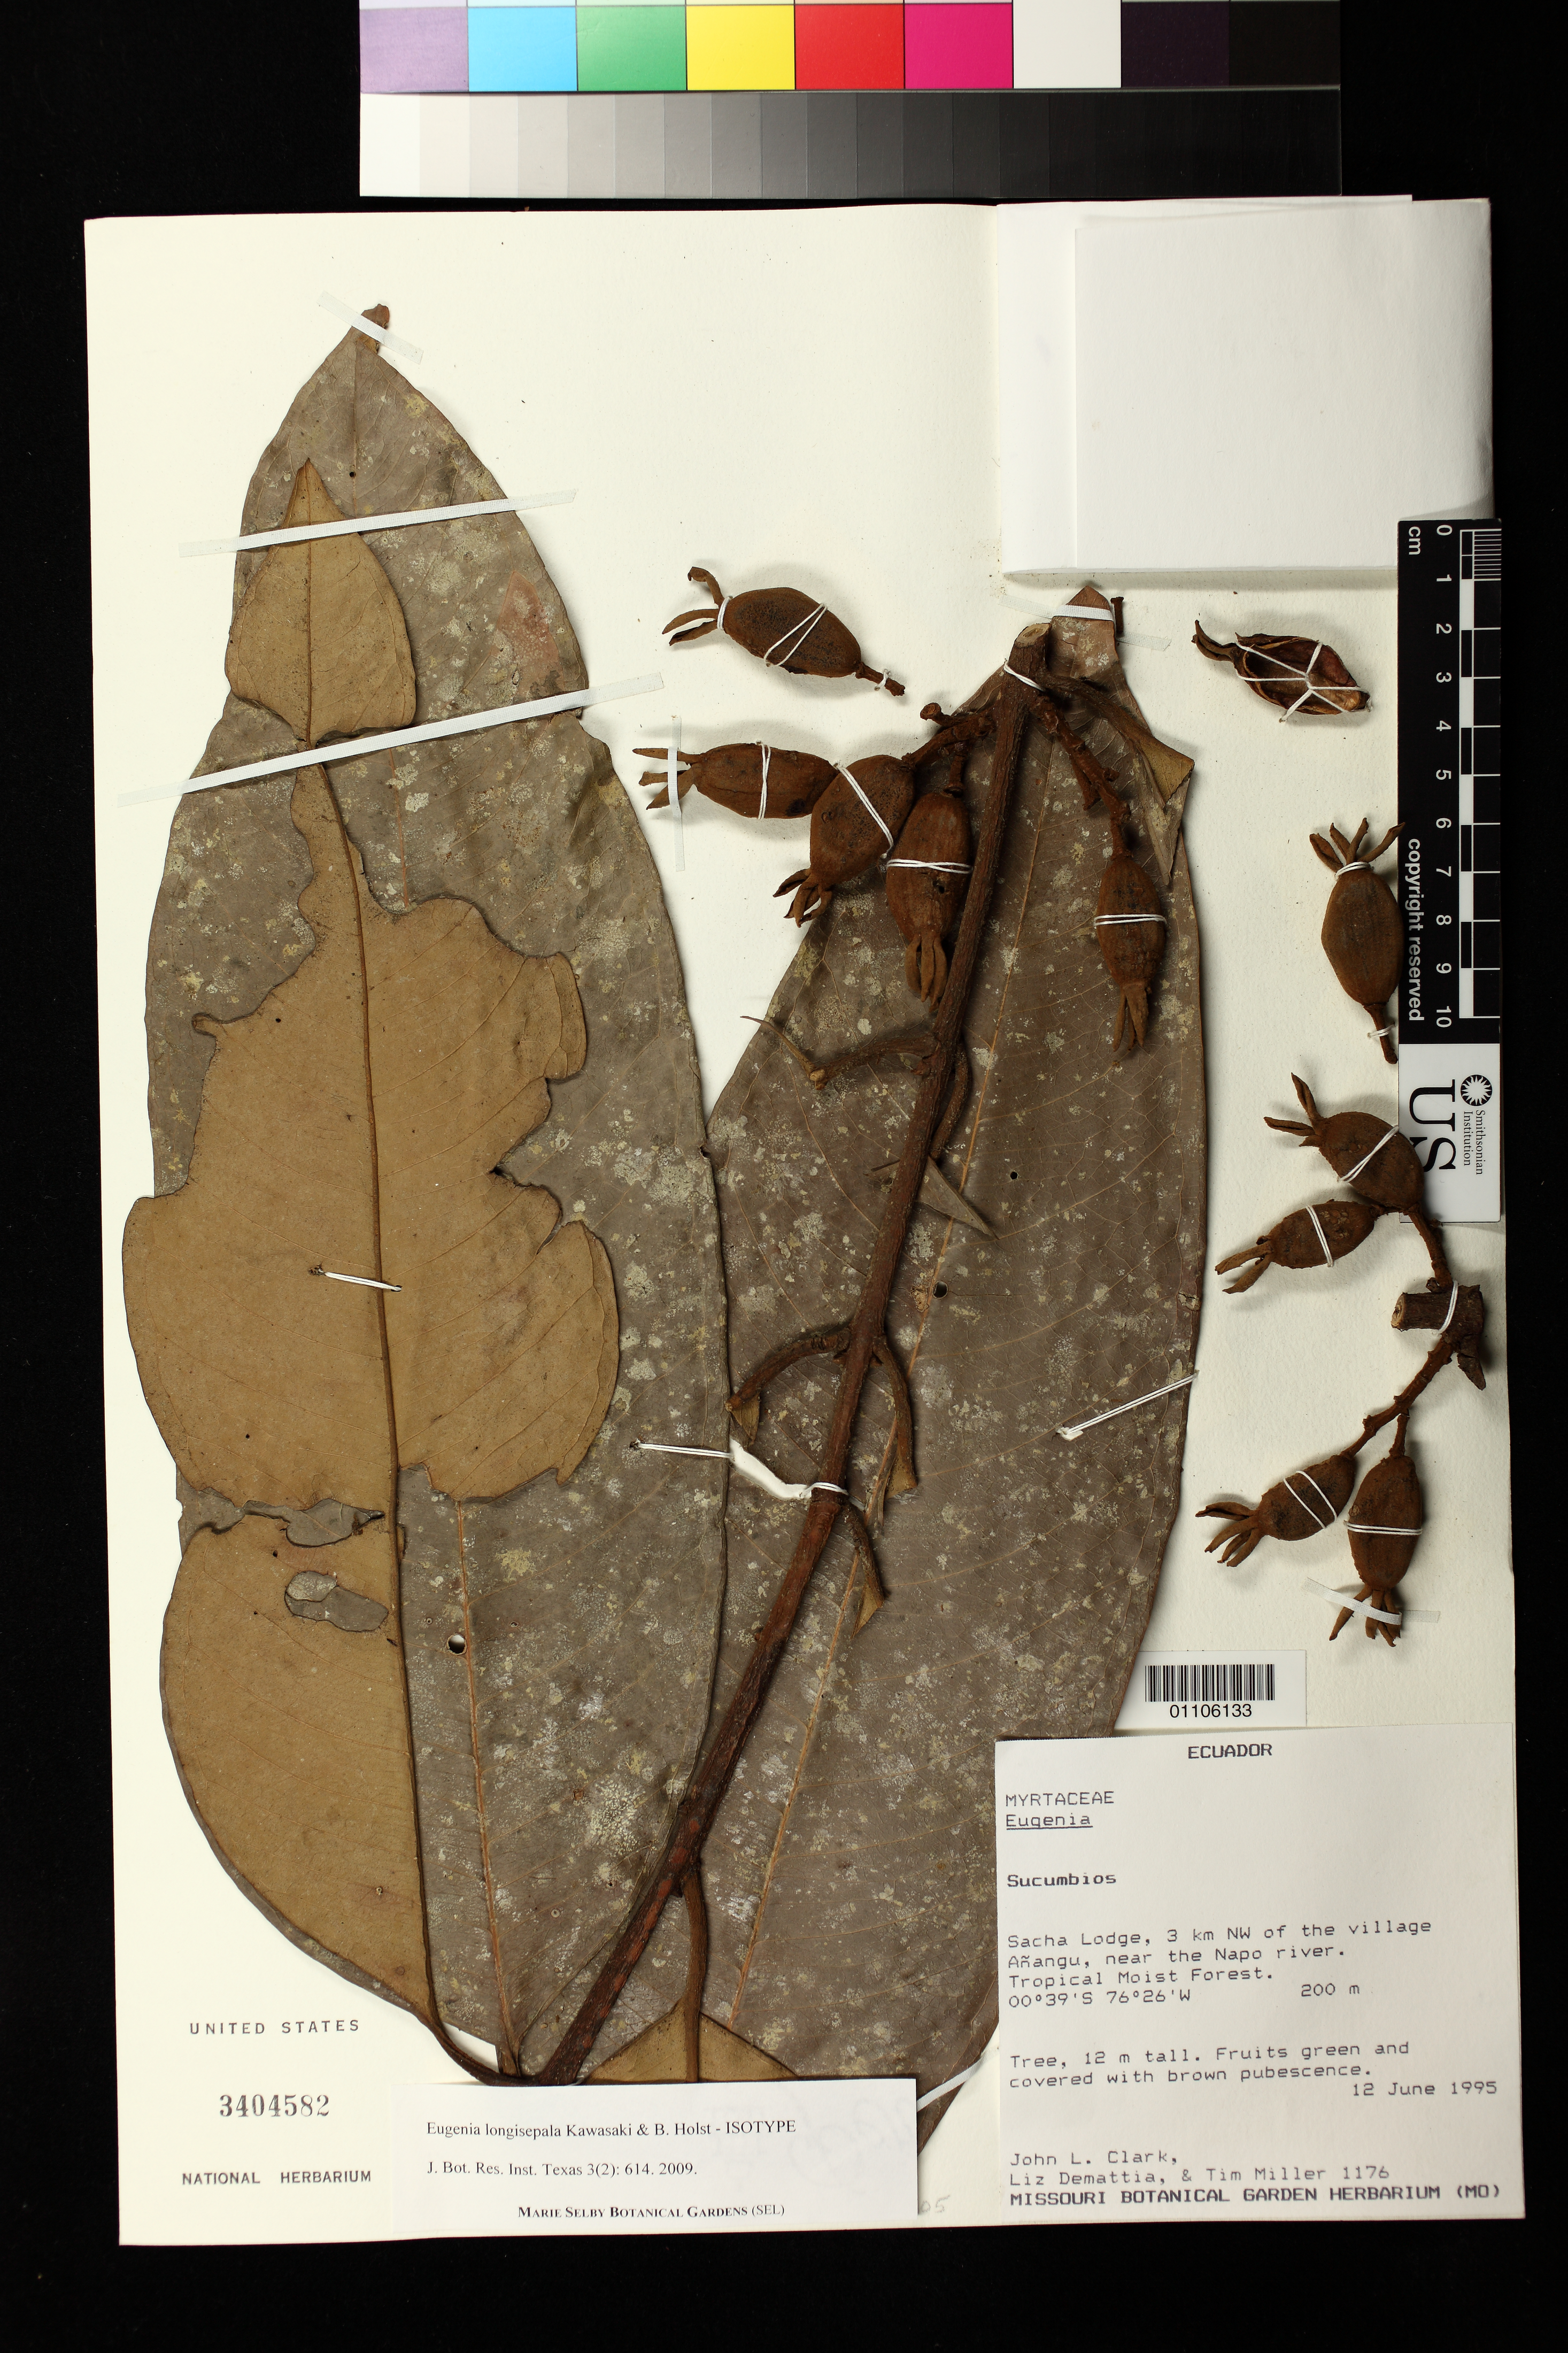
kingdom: Plantae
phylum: Tracheophyta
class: Magnoliopsida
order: Myrtales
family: Myrtaceae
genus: Eugenia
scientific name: Eugenia longisepala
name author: M.L. Kawas. & B. Holst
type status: Isotype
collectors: J. L. Clark, L. Demattia & T. Miller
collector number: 1176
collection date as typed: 12 Jun 1995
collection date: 1995-06-12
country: Ecuador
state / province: Sucumbíos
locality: Sacha Lodge, 3 km NW of the village Añangu, near the Napo River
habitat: Tropical moist forest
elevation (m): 200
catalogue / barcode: US 3404582